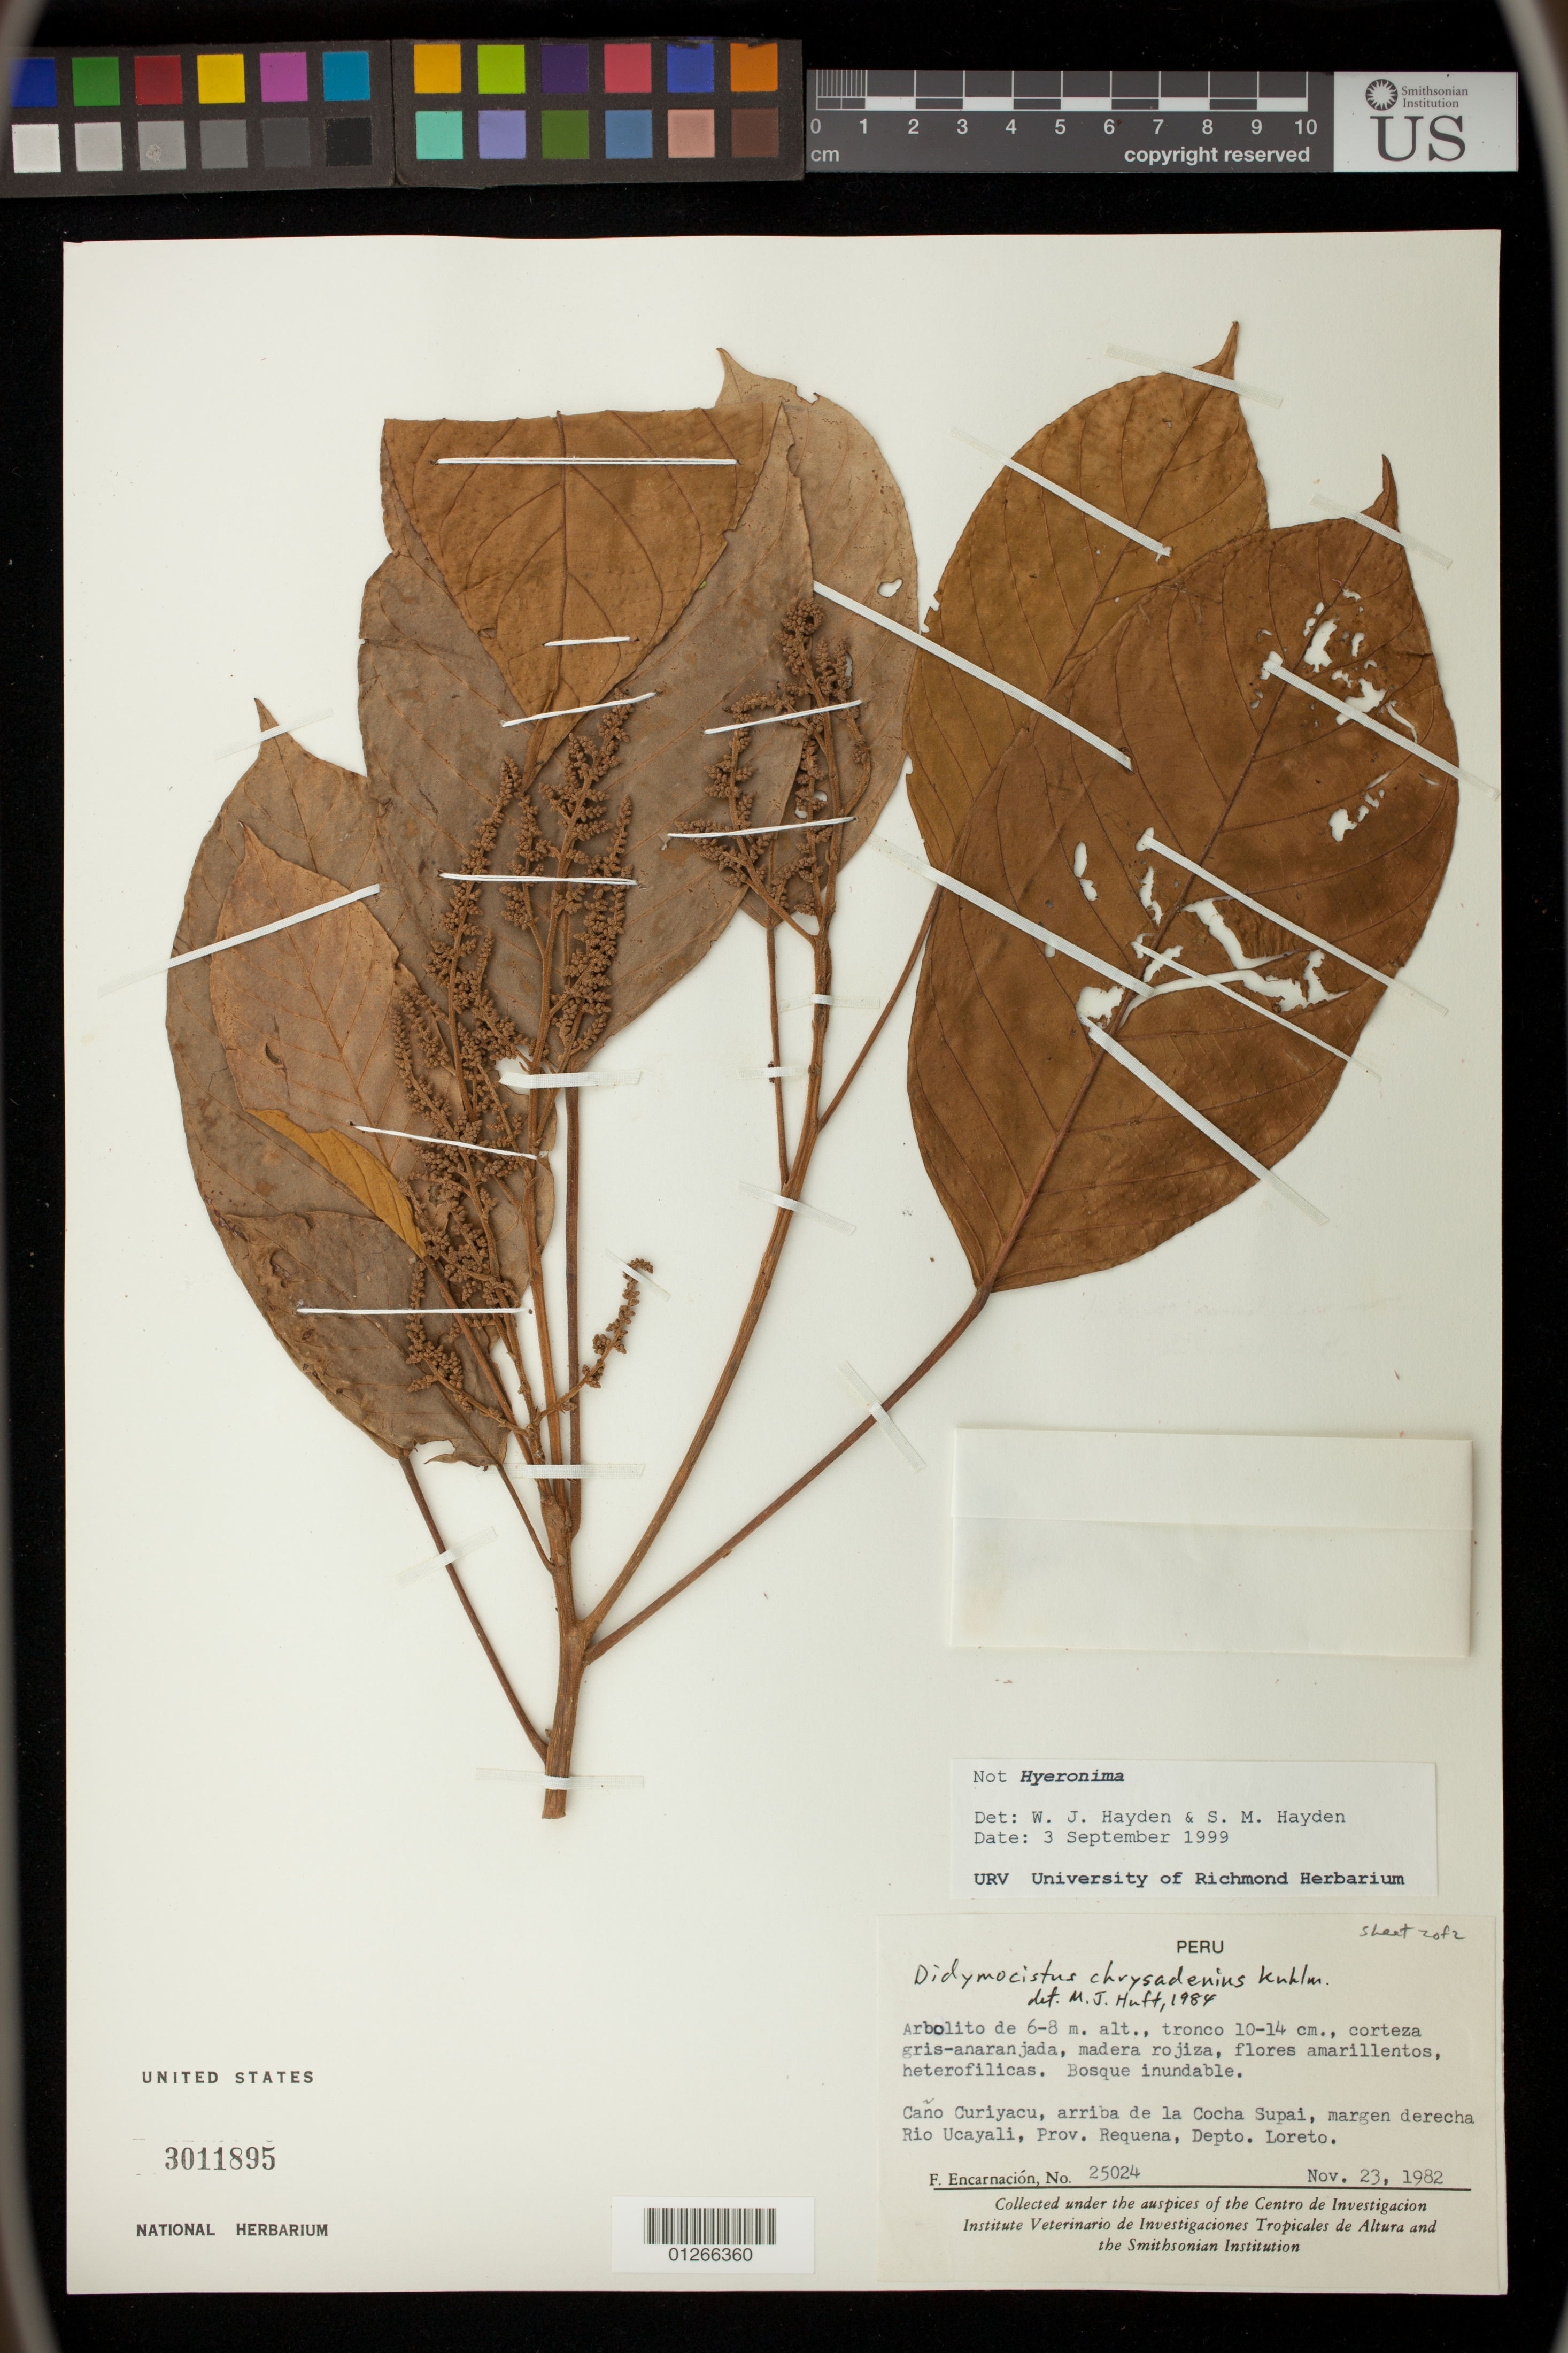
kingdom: Plantae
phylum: Tracheophyta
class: Magnoliopsida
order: Malpighiales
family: Phyllanthaceae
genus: Didymocistus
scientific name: Didymocistus chrysadenius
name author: Kuhlm.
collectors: F. Encarnación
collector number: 25024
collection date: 1982-11-23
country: Peru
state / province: Loreto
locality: Requena Prov. Cano Curiyacu, arriba de la Cocha Supai, margen derecha Rio Ucayali.